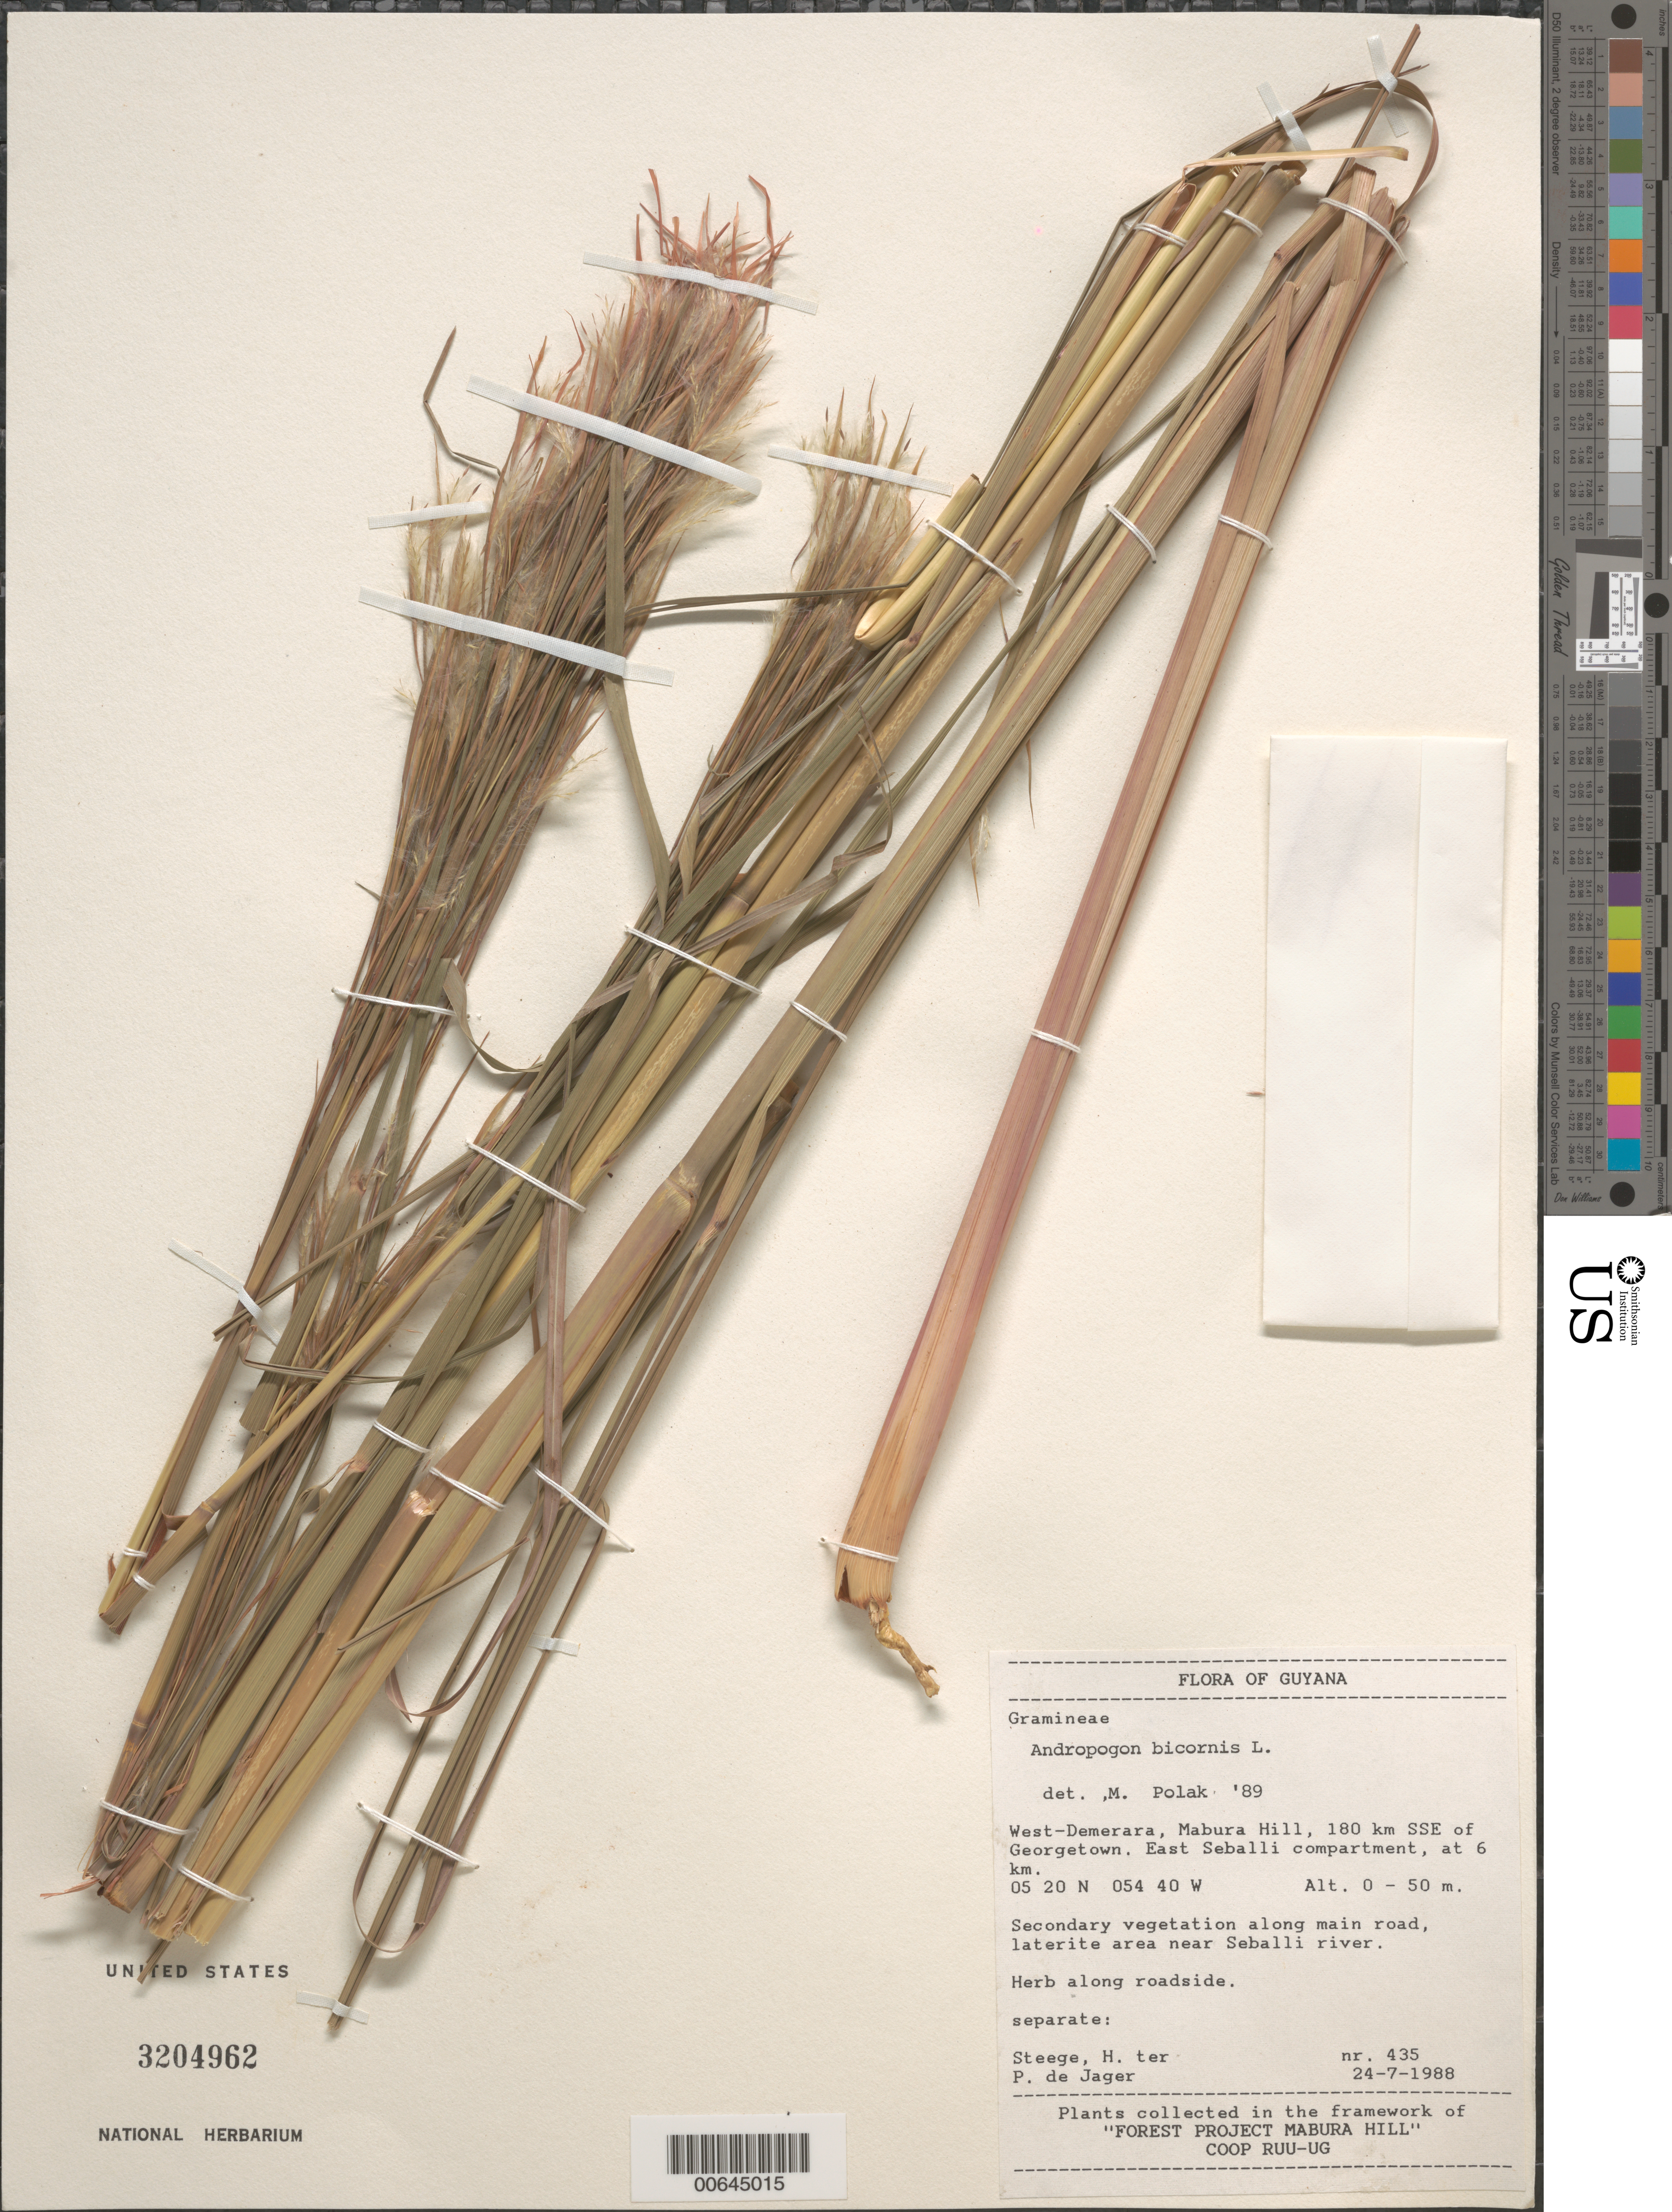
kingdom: Plantae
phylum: Tracheophyta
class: Liliopsida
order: Poales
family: Poaceae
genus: Andropogon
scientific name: Andropogon bicornis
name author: L.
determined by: Polak, M.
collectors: H. ter Steege, B. Welle & P. De Jager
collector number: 435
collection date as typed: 24-Jun-88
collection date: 1988-06-24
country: Guyana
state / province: U. Demerara-Berbice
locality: Mabura Hill, 180 km SSE of Georgetown, South Seballi compartment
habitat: Secondary vegetation along main road, laterite area near Seballi River. Herb along roadside.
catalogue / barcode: US 3204962